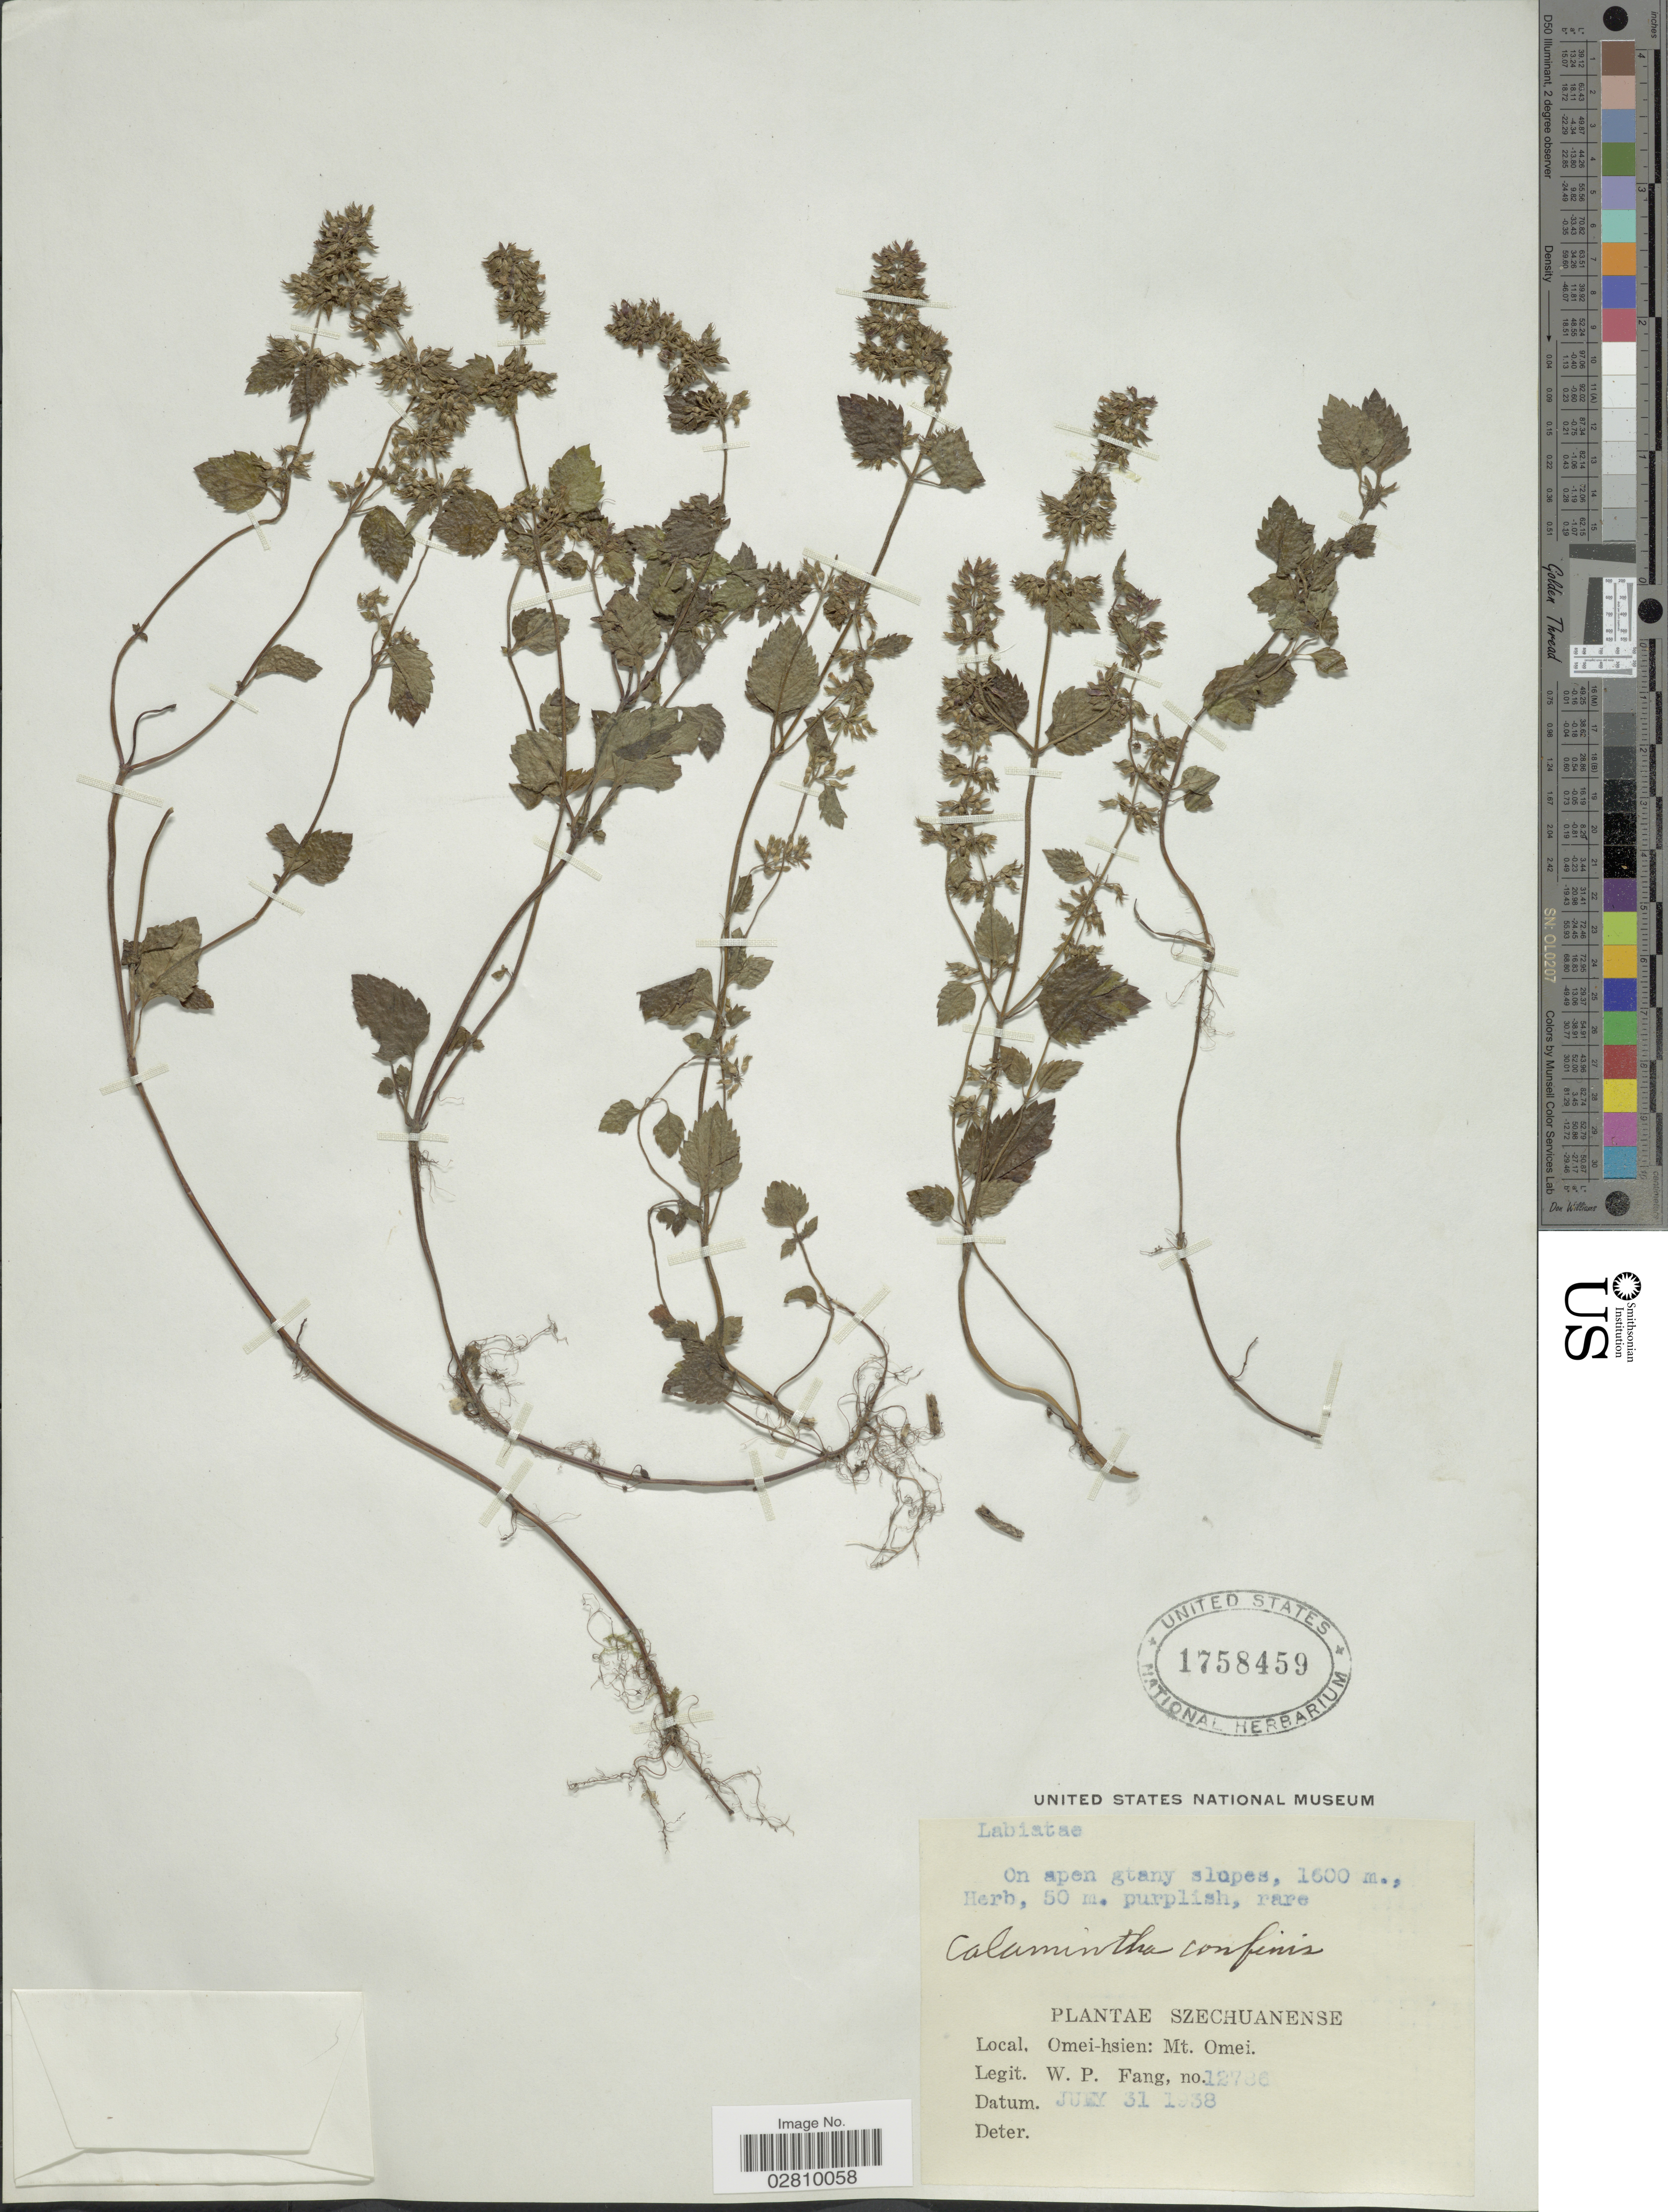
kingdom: Plantae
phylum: Tracheophyta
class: Magnoliopsida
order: Lamiales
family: Lamiaceae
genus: Calamintha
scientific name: Calamintha confinis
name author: Hance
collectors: W. P. Fang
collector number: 12786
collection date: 1938-07-31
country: China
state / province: Sichuan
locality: Szechuanense. Omei-hsien: Mt. Omei.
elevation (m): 1600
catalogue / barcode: US 1758459